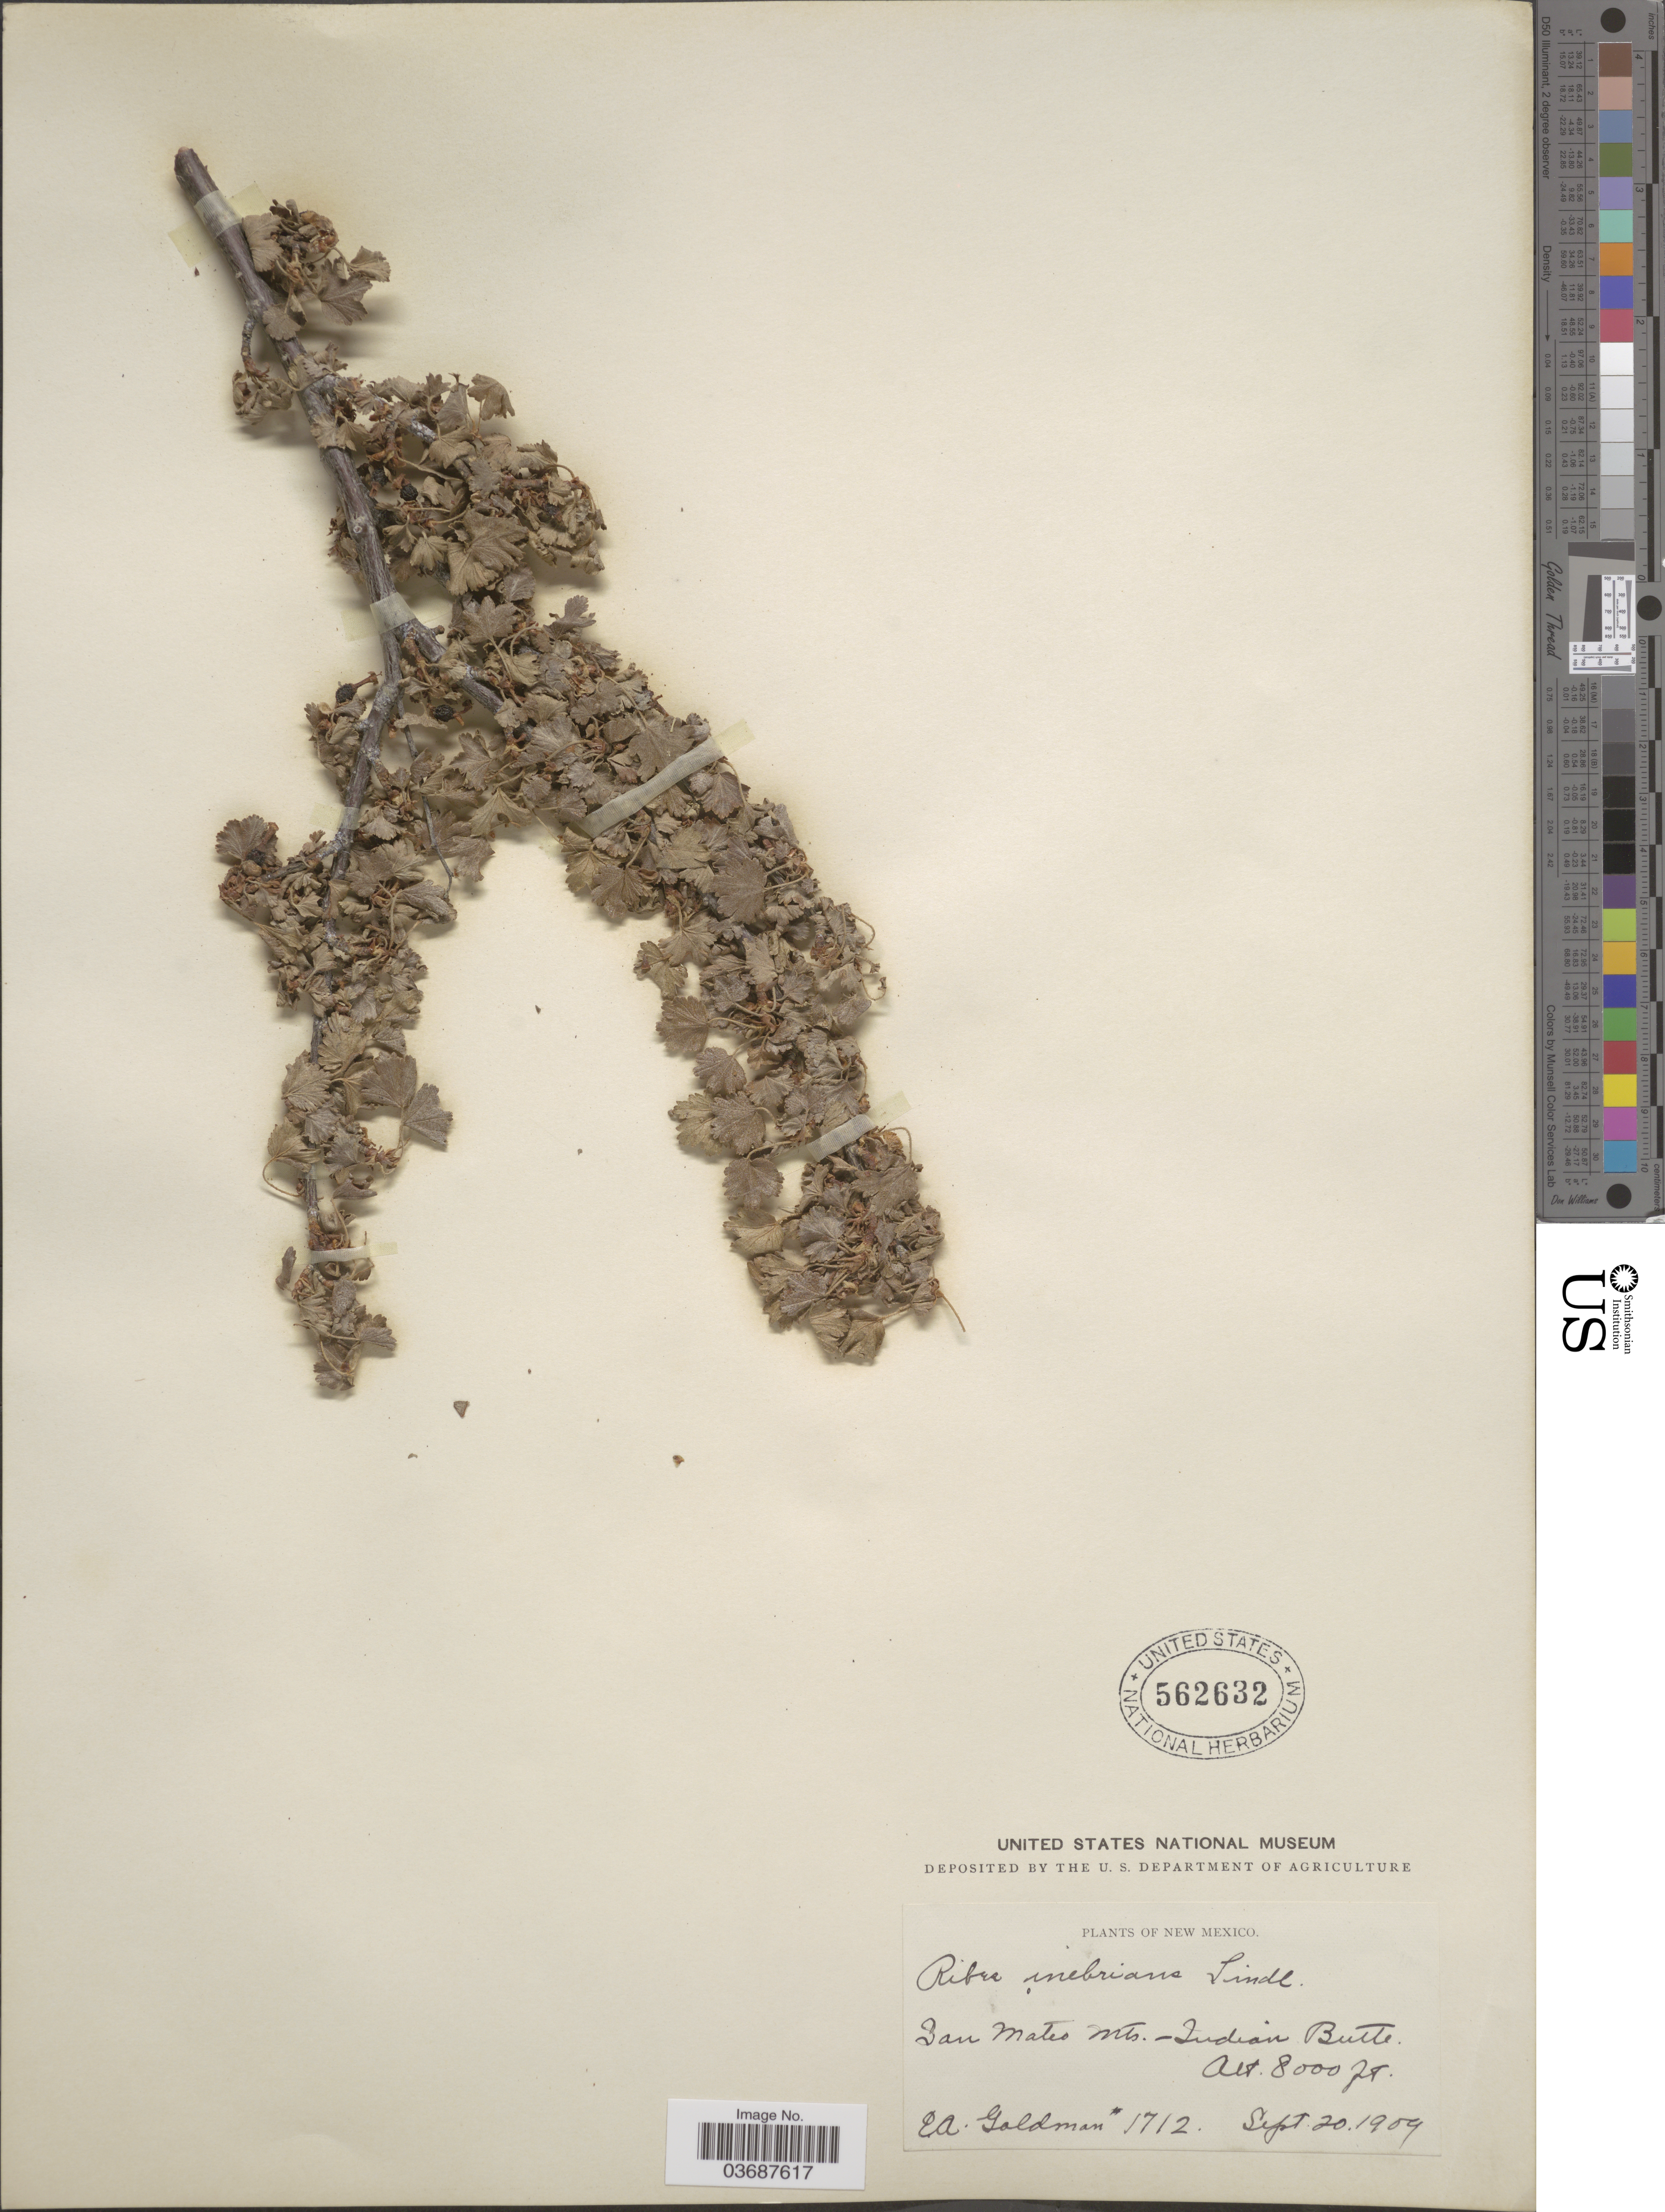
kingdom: Plantae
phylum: Tracheophyta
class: Magnoliopsida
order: Saxifragales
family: Grossulariaceae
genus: Ribes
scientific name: Ribes inebrians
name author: Lindl.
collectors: E. A. Goldman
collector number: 1712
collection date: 1909-09-20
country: United States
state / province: New Mexico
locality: San Mateo Mts. Indian Butte.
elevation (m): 2438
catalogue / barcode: US 562632